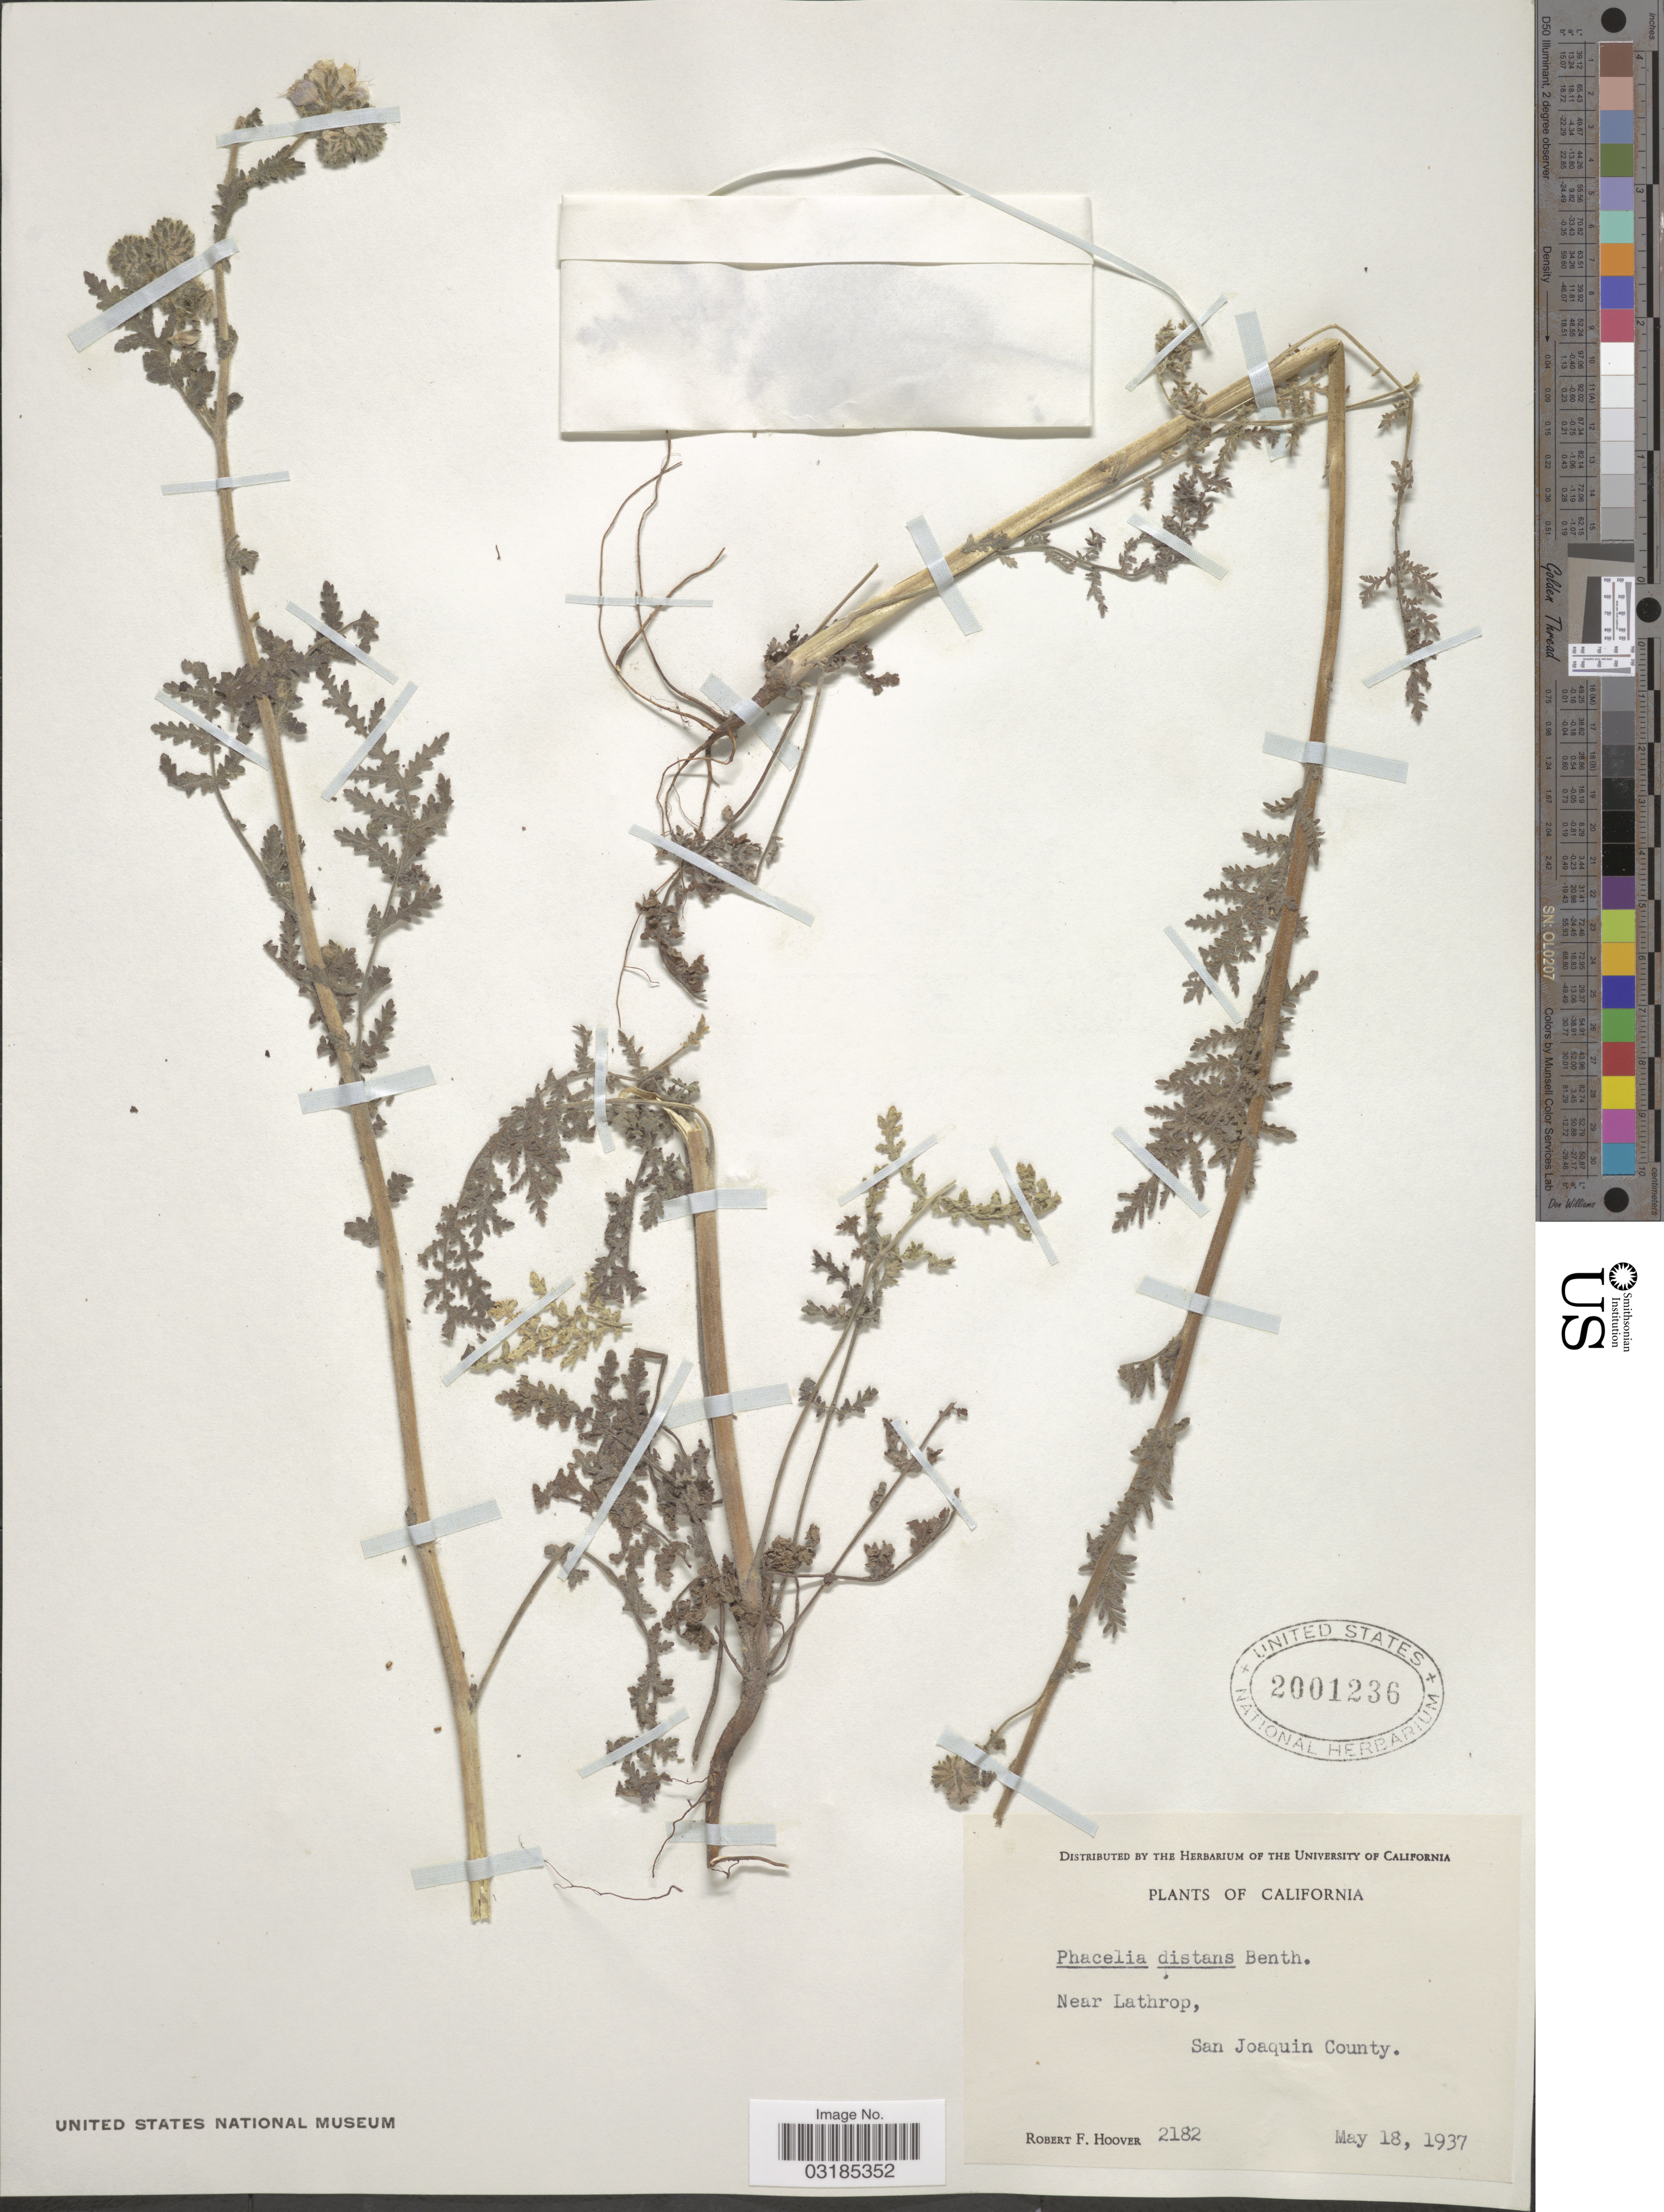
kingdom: Plantae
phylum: Tracheophyta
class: Magnoliopsida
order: Boraginales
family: Hydrophyllaceae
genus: Phacelia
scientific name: Phacelia distans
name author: Benth.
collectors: R. F. Hoover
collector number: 2182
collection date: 1937-05-18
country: United States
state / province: California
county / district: San Joaquin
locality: Near Lathrop, San Joaquin County.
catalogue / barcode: US 2001236